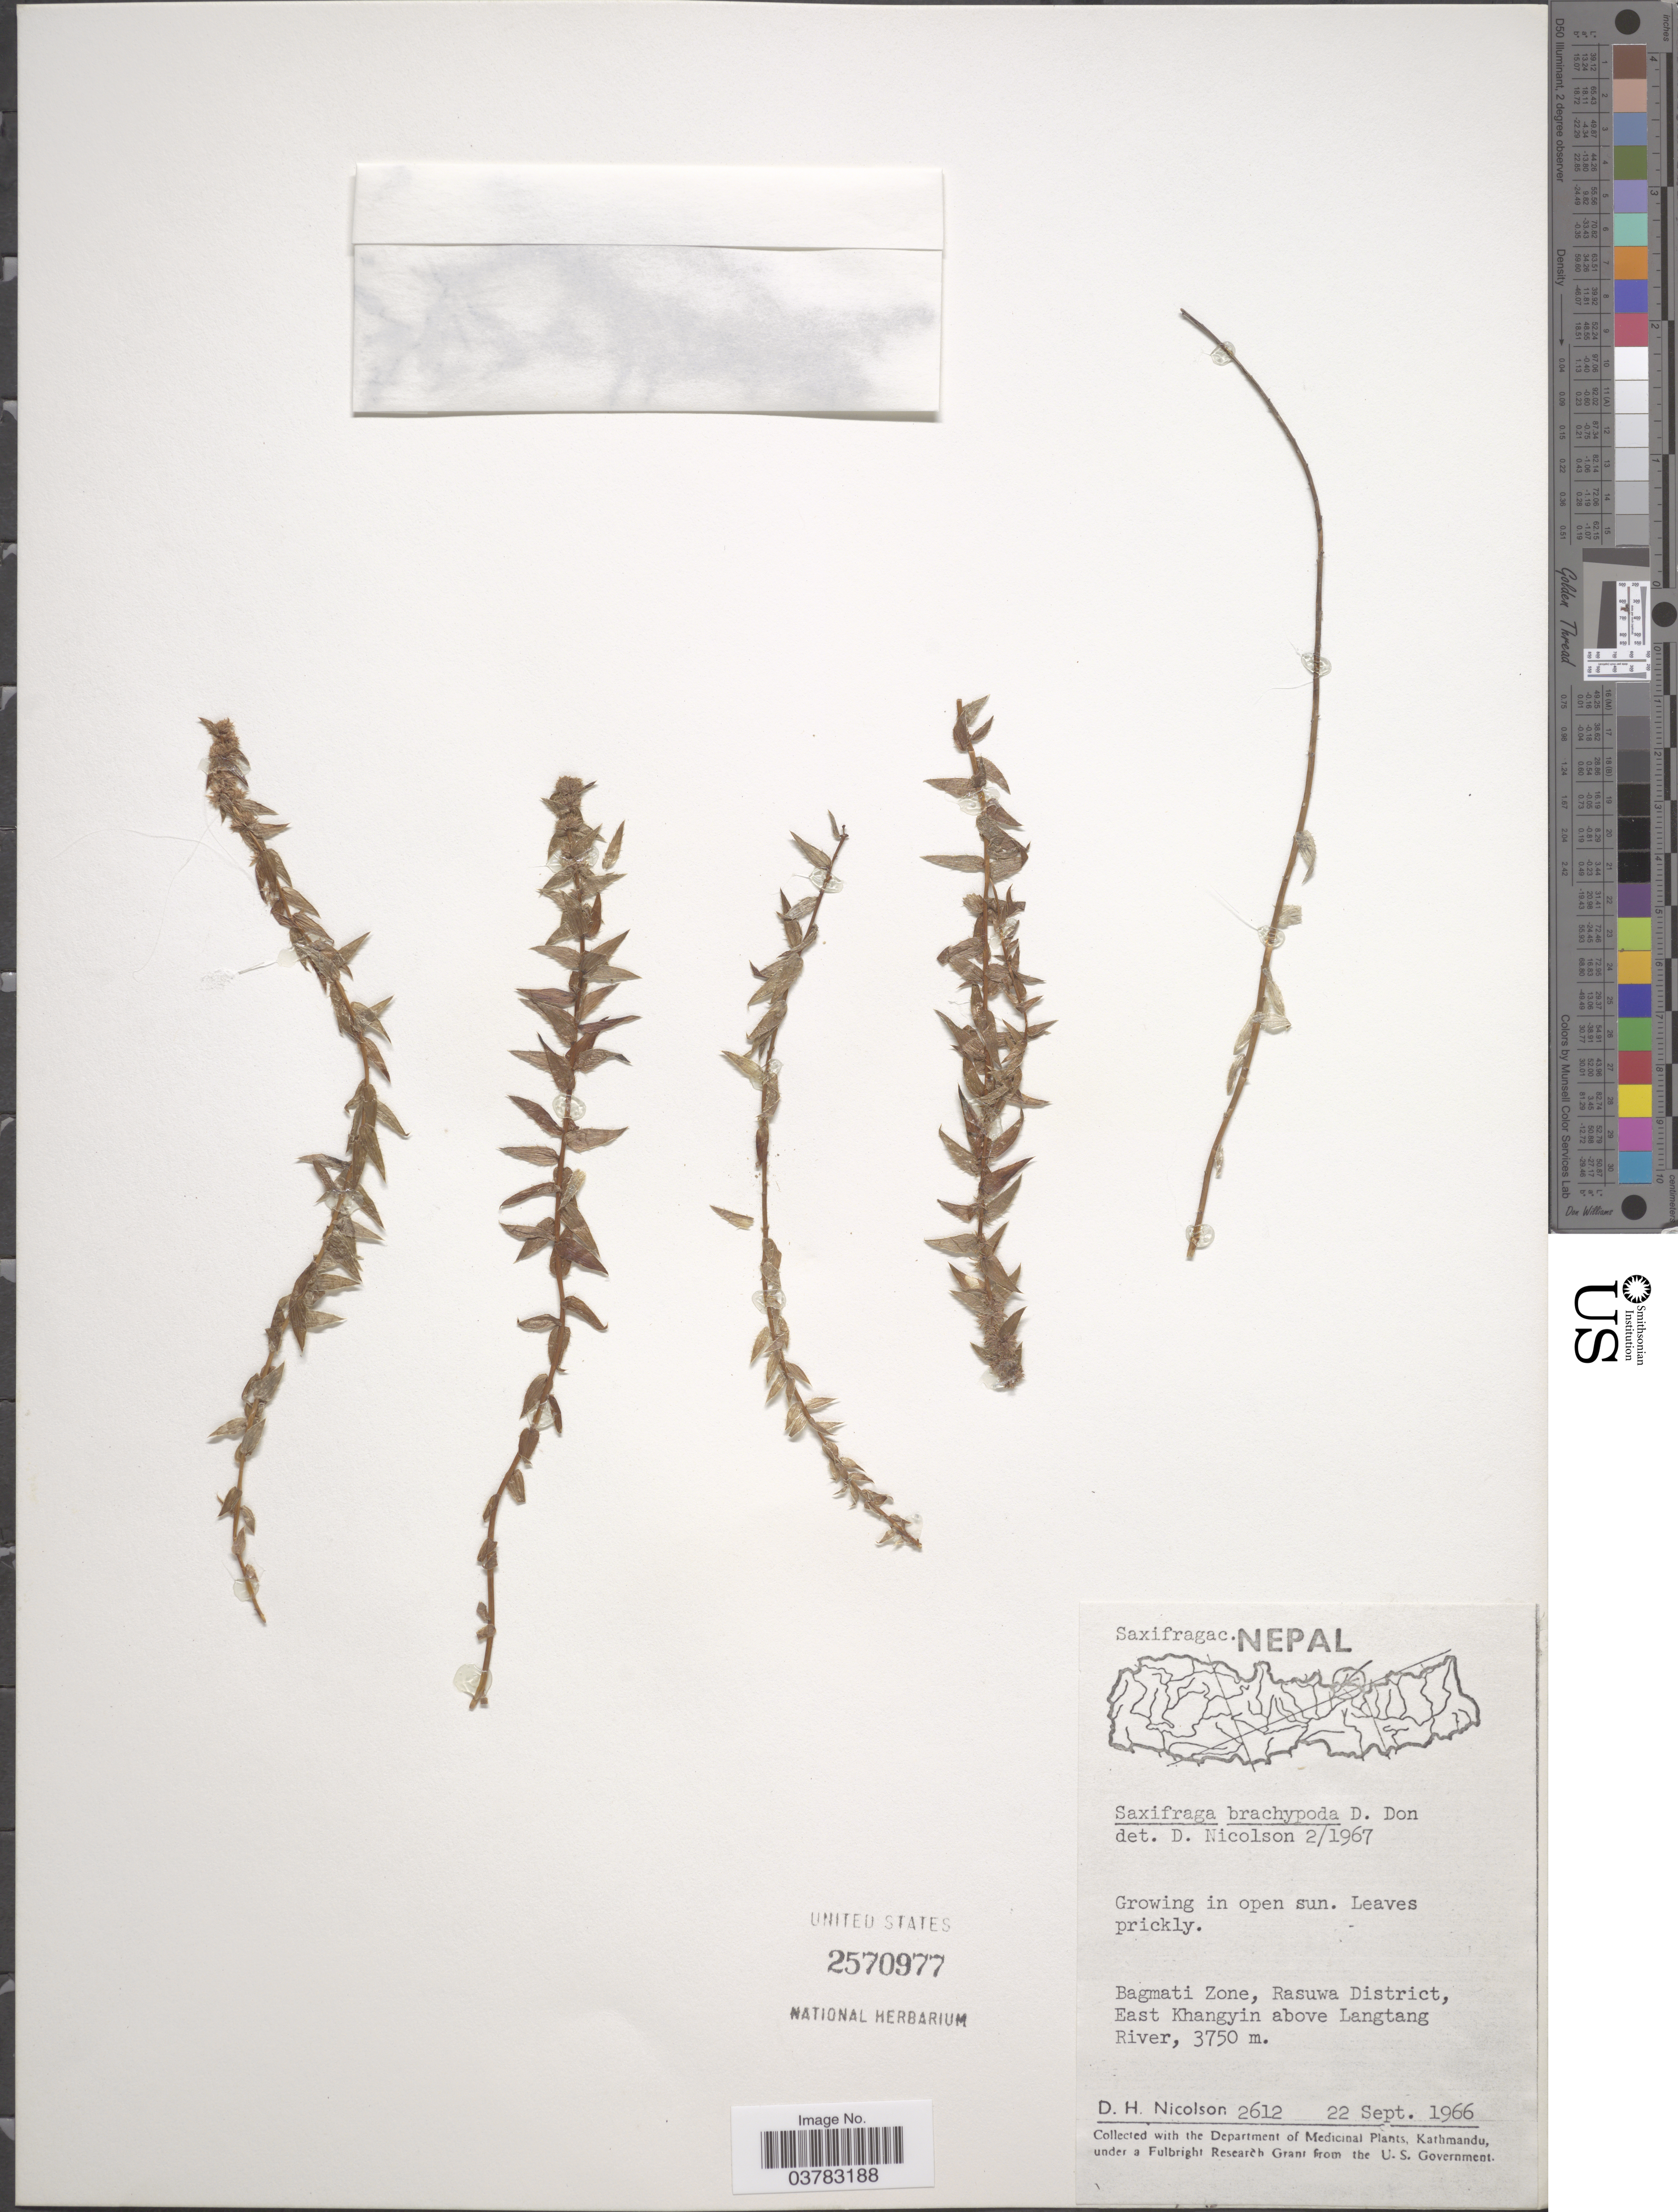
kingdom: Plantae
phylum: Tracheophyta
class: Magnoliopsida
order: Saxifragales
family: Saxifragaceae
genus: Saxifraga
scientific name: Saxifraga brachypoda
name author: D. Don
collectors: D. H. Nicolson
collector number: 2612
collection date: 1966-09-22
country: Nepal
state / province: Bagmati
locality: Bagmati Zone, Rasuwa District, East Khangyin above Langtang River.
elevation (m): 3750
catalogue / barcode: US 2570977